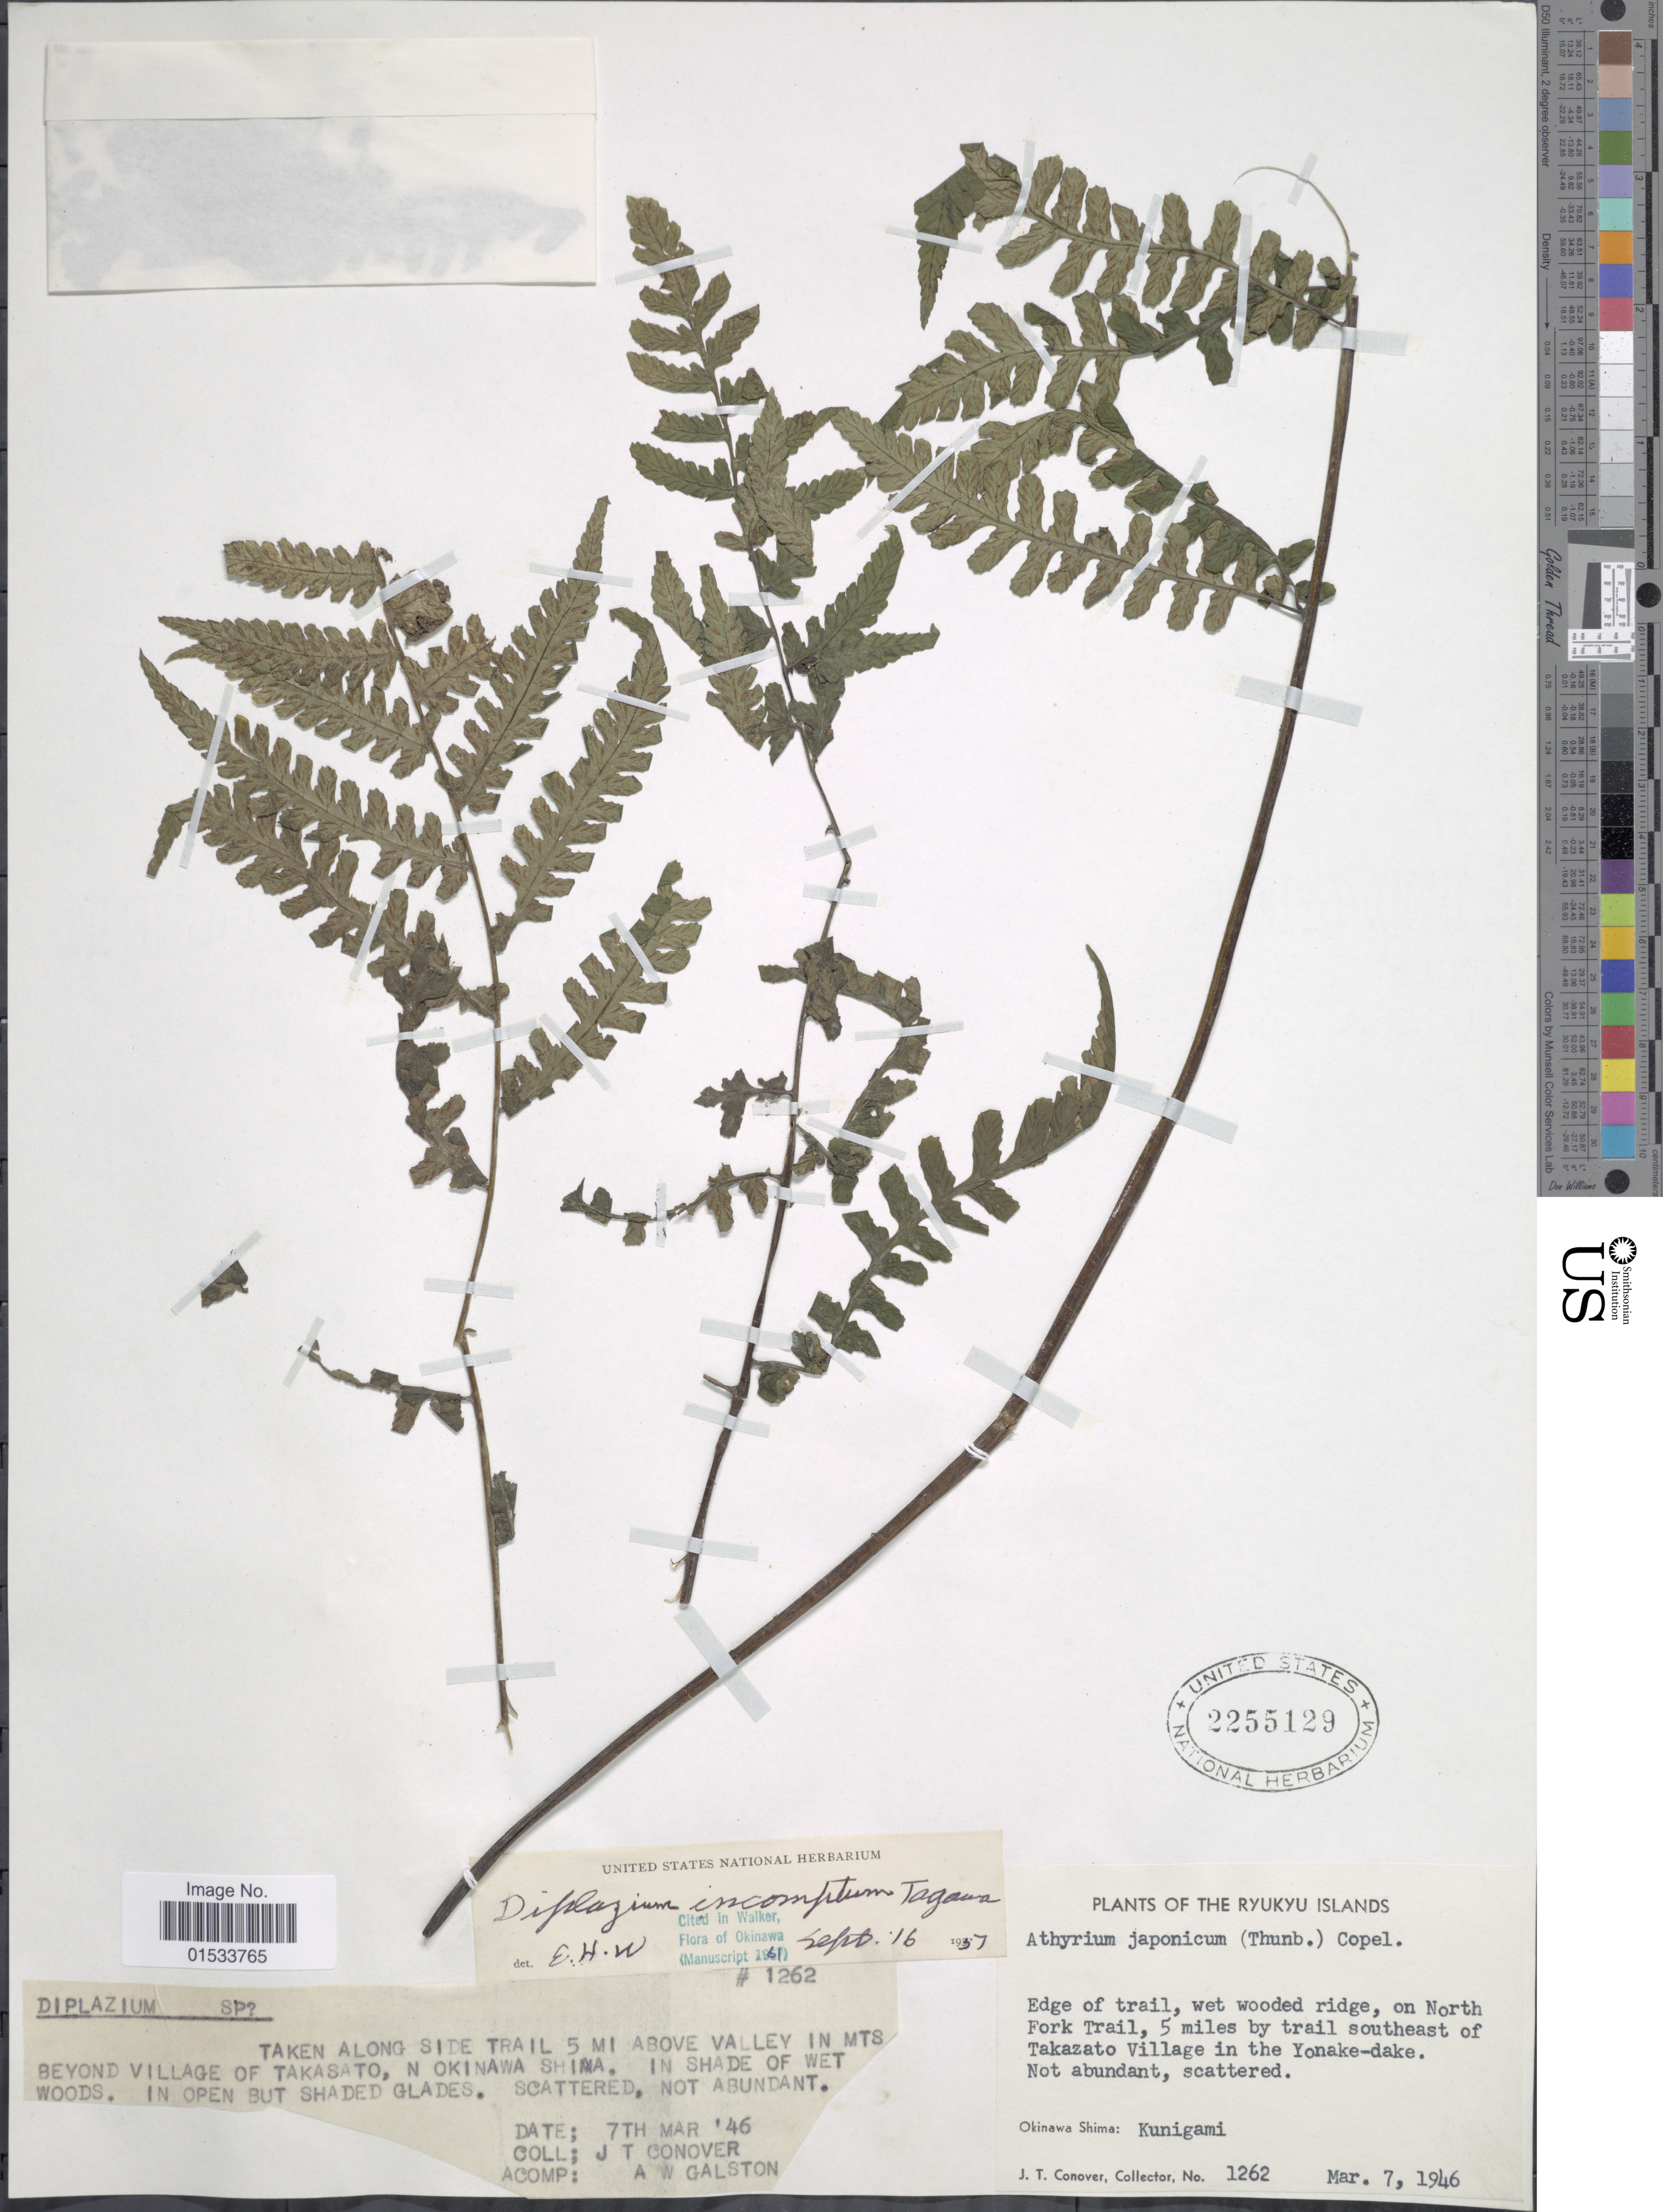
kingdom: Plantae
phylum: Tracheophyta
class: Polypodiopsida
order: Polypodiales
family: Athyriaceae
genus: Diplazium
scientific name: Diplazium incomptum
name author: Tagawa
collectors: J. T. Conover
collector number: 1262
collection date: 1946-03-07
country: Japan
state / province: Okinawa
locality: Ryukyu Islands, on North Forth Trail, 5 miles by trail southeast of Takazato Village in the Yonake- dake, Okinawa Shima: Kunigami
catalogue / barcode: US 2255129